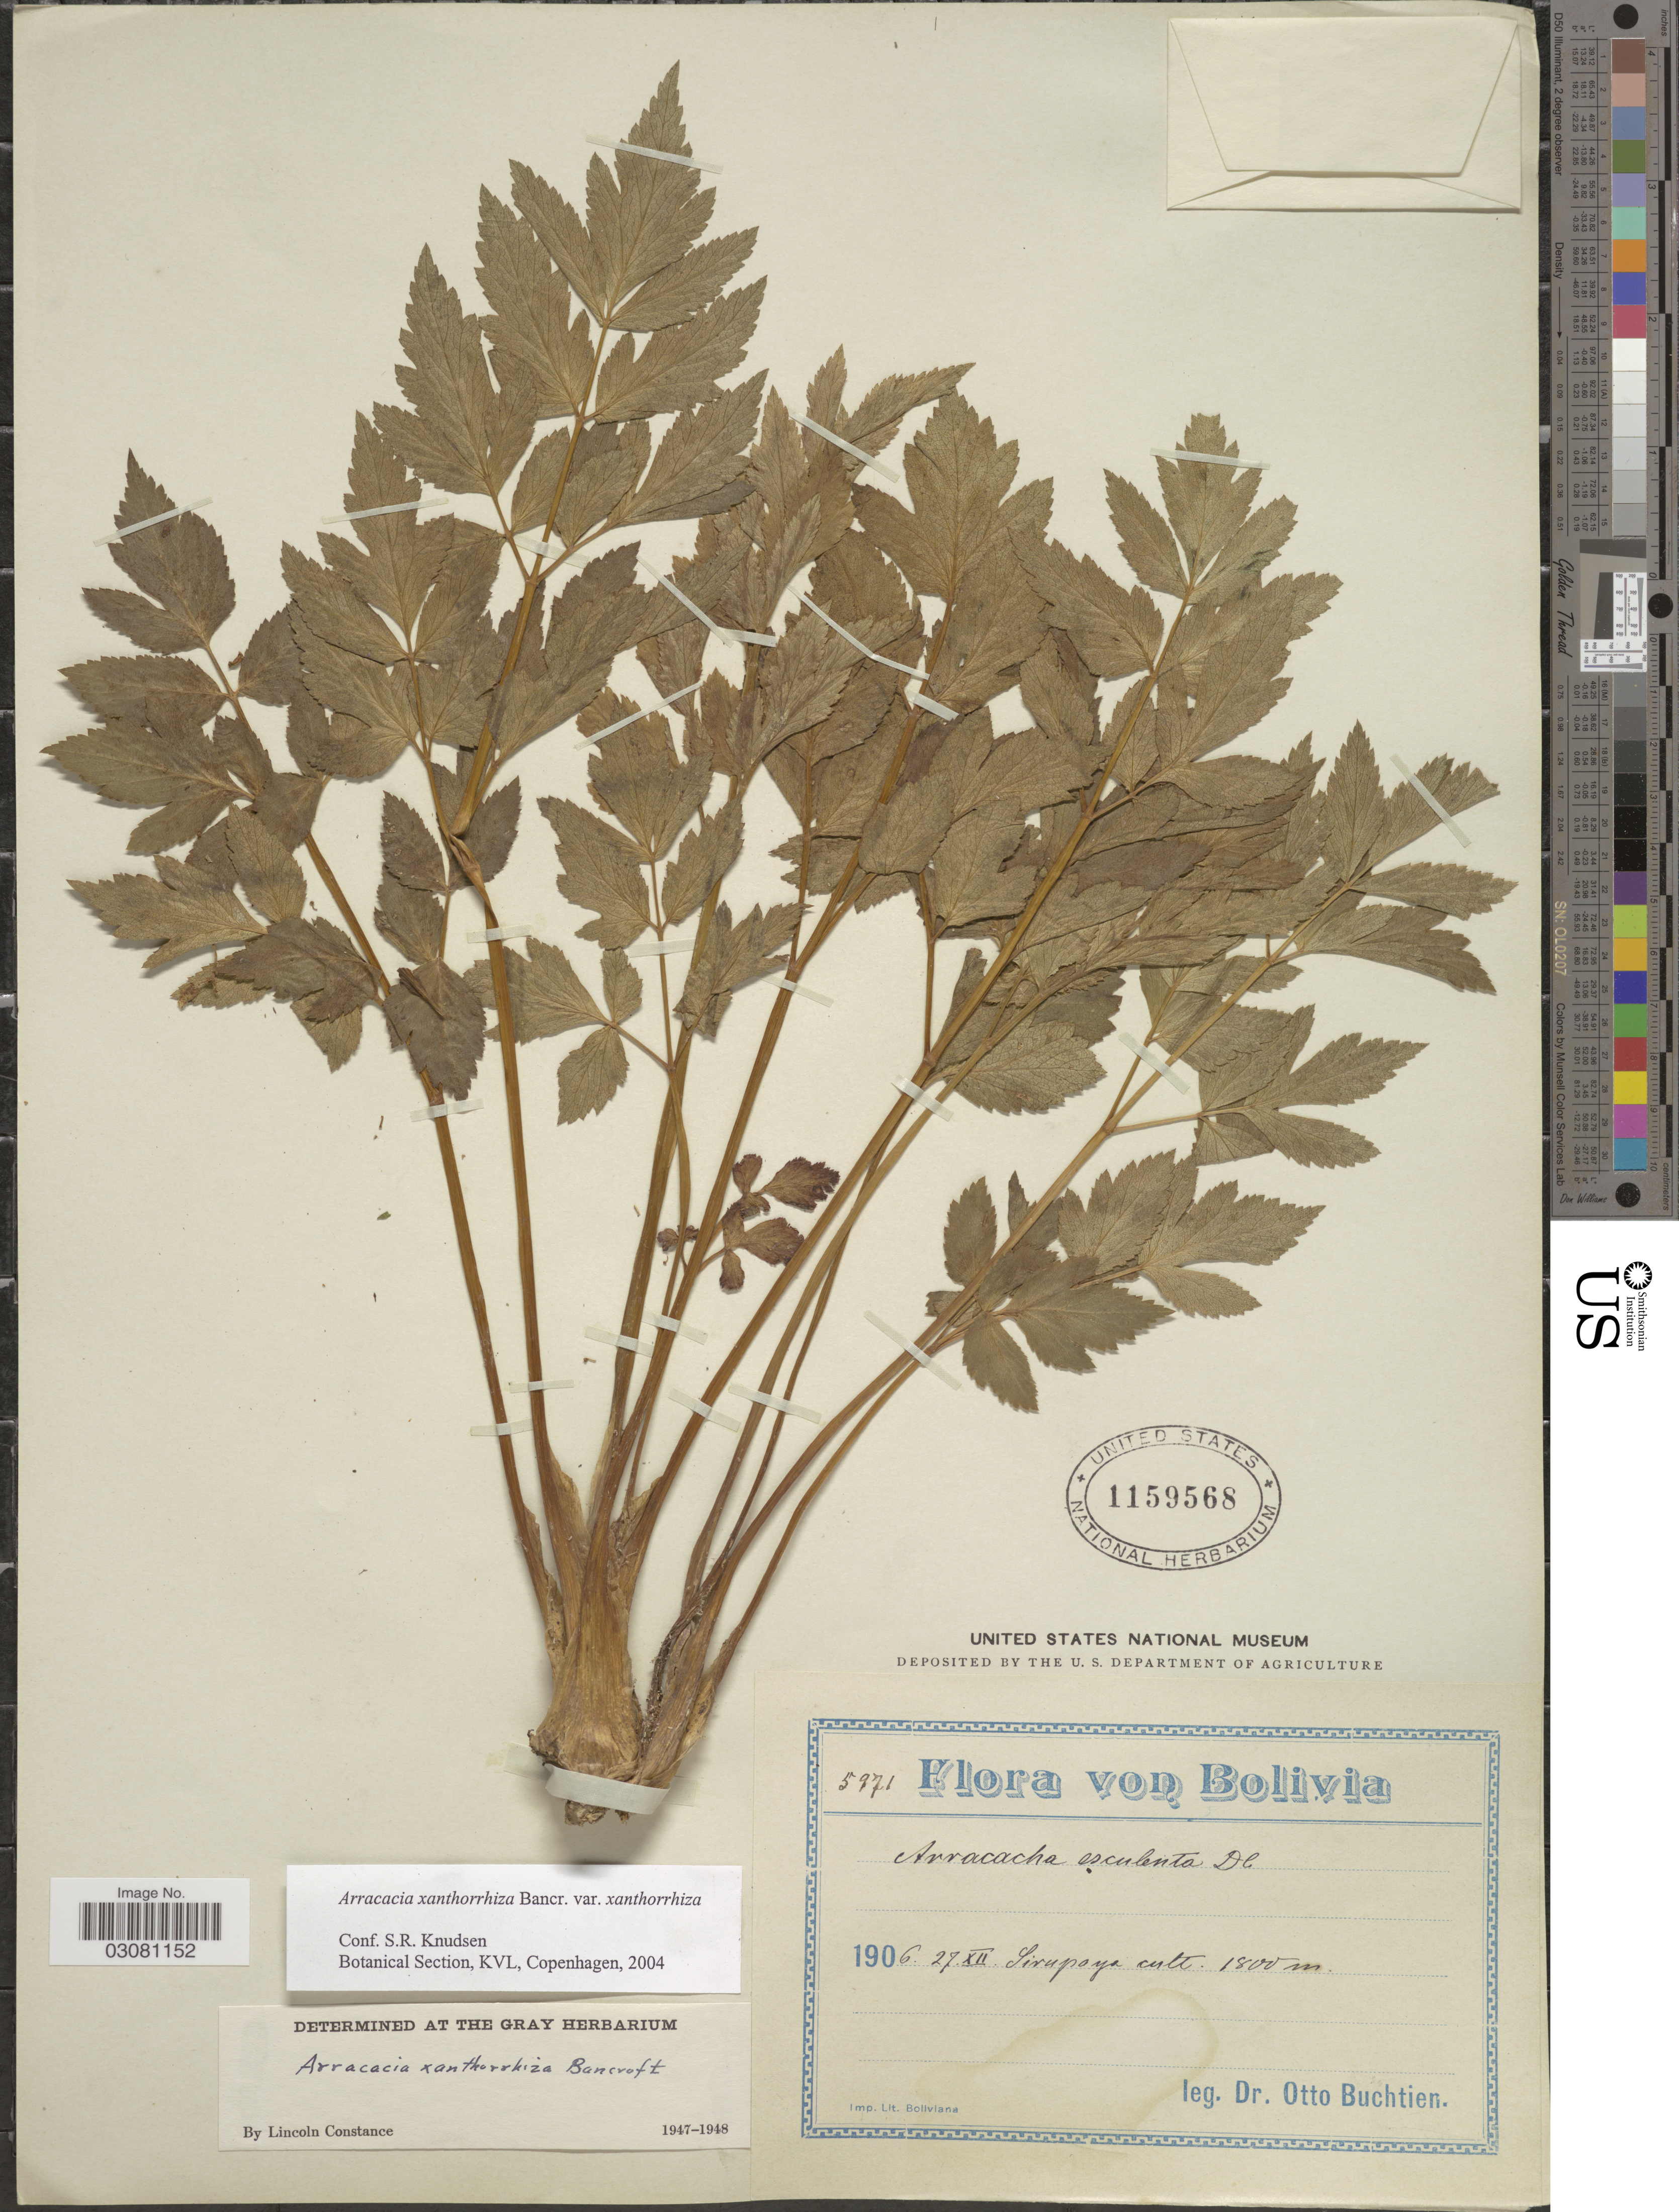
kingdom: Plantae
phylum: Tracheophyta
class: Magnoliopsida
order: Apiales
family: Apiaceae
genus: Arracacia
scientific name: Arracacia xanthorrhiza var. xanthorrhiza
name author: Bancr.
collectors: O. Buchtien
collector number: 5971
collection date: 1906-12-27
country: Bolivia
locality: Sirupoya.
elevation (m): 1800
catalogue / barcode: US 1159568